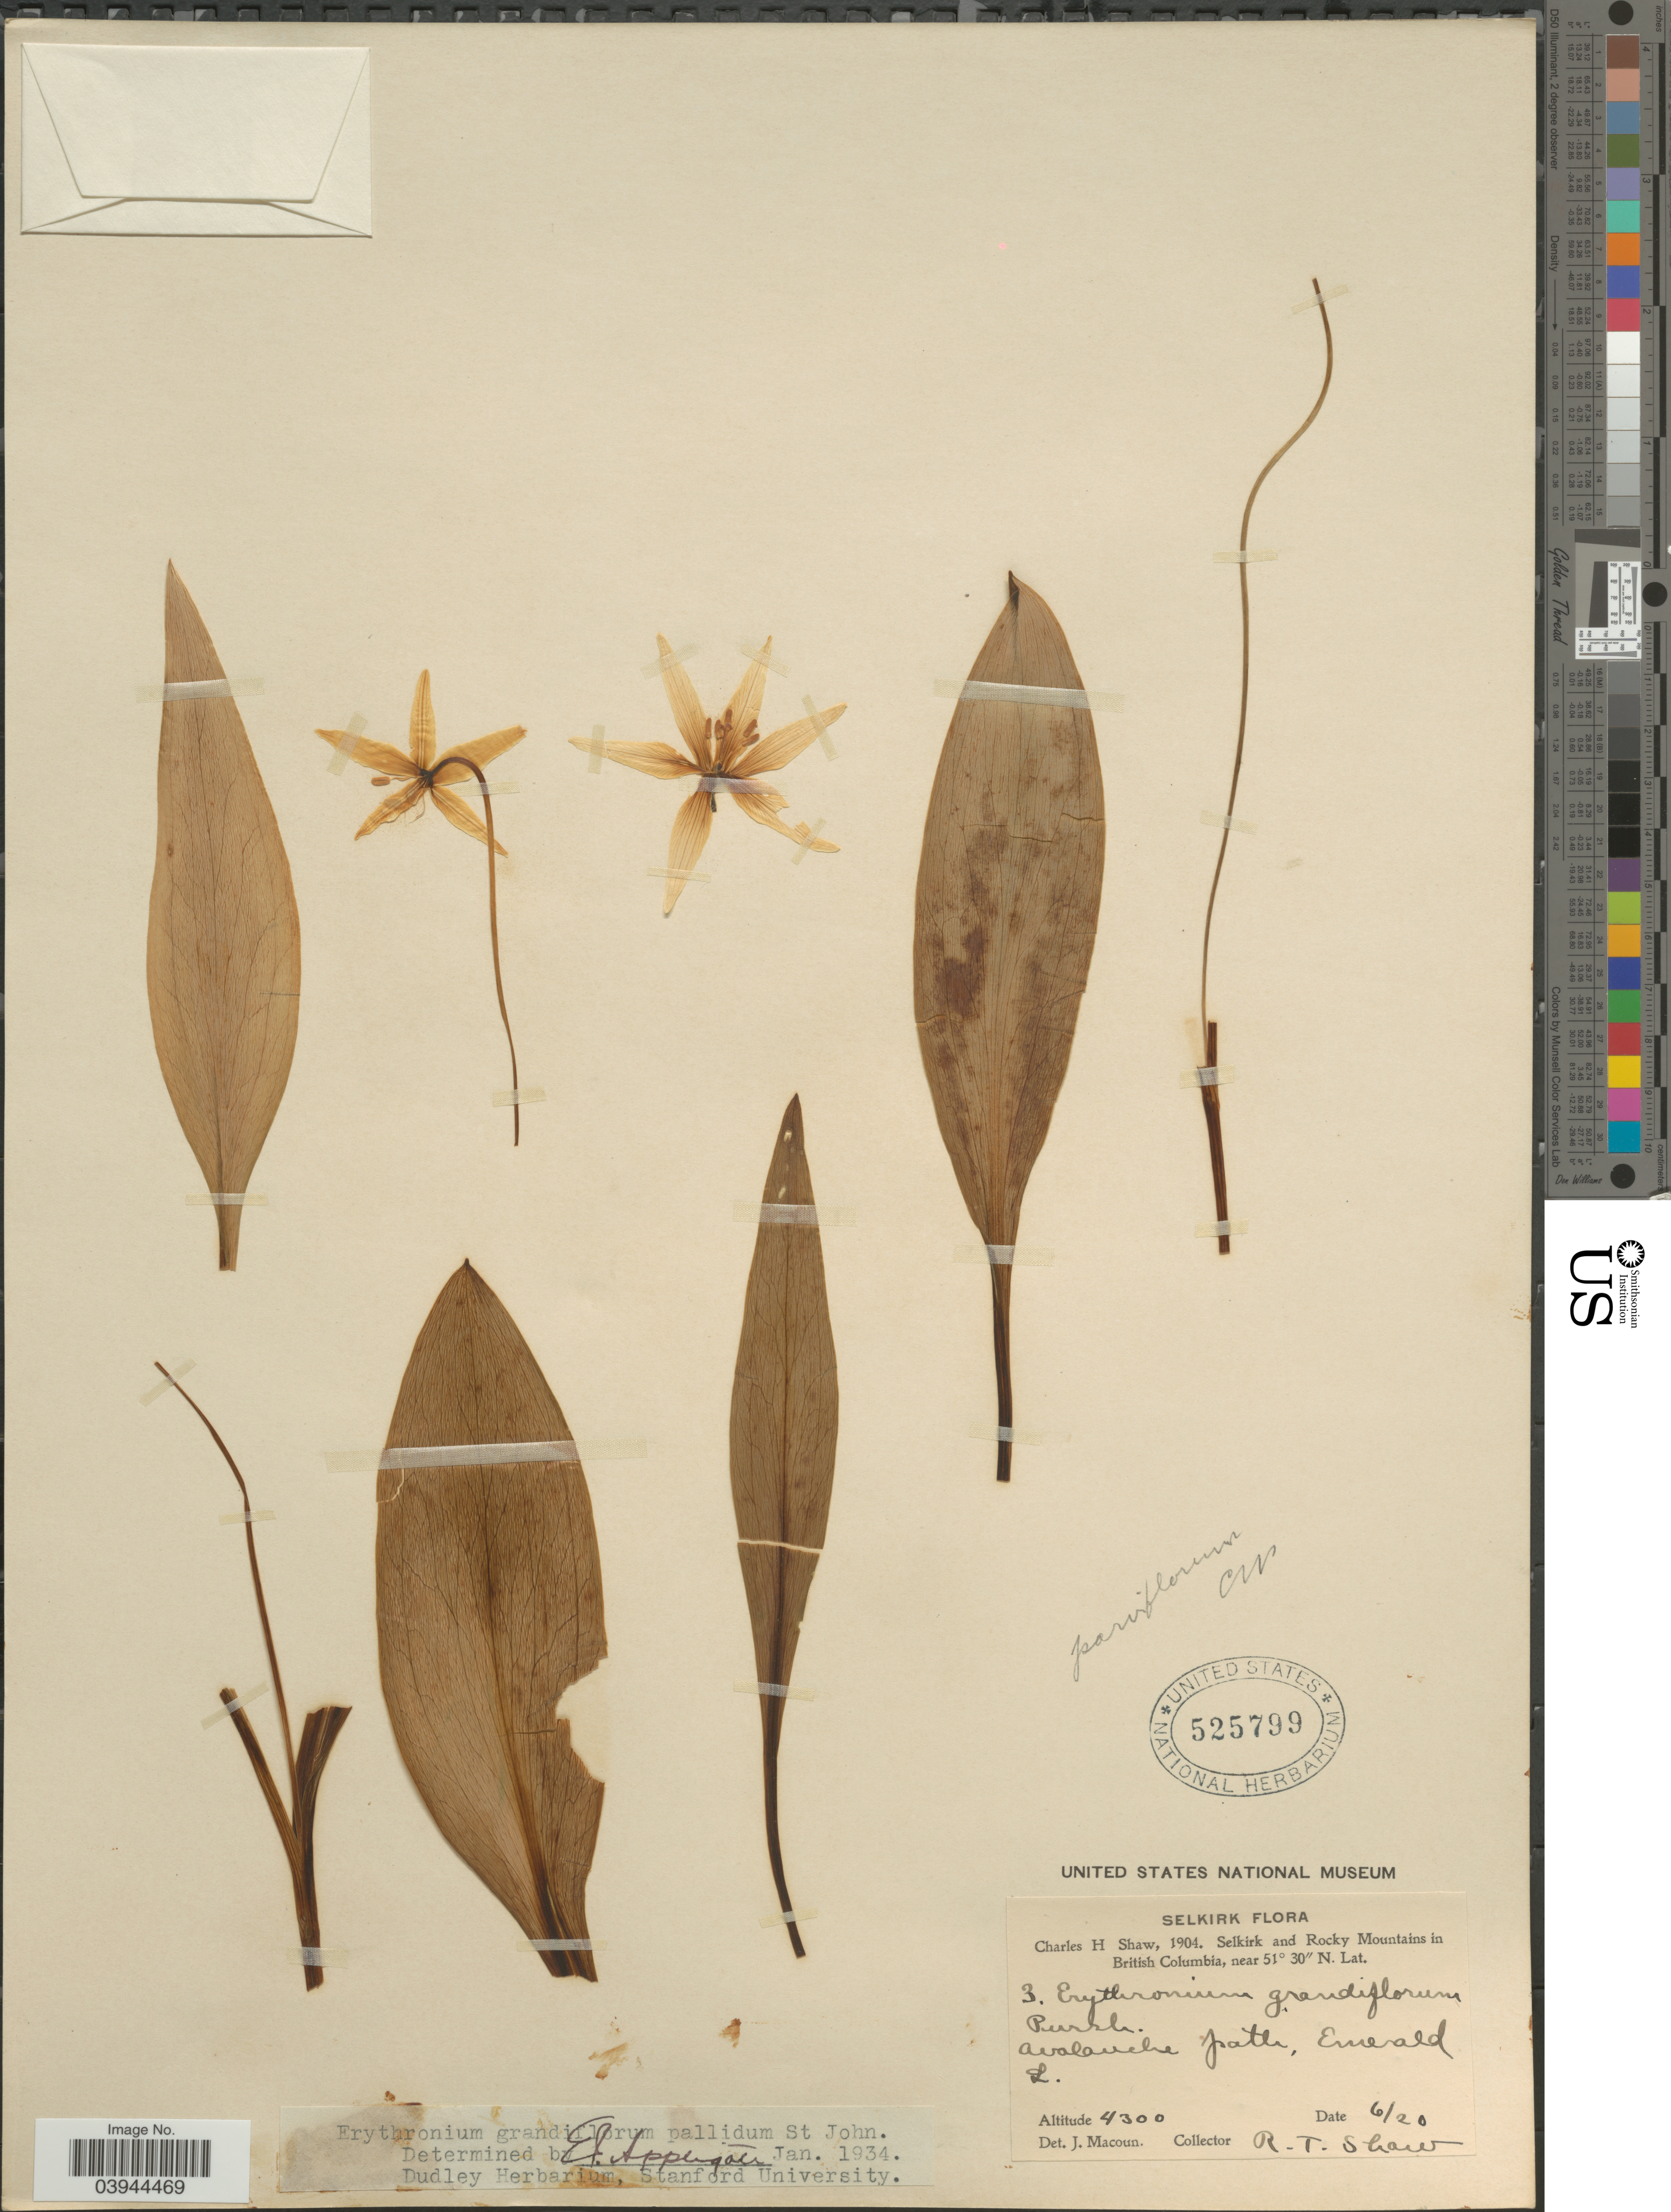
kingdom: Plantae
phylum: Tracheophyta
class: Liliopsida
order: Liliales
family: Liliaceae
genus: Erythronium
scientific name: Erythronium grandiflorum var. pallidum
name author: H. St. John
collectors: R. T. Shaw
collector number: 3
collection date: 1904-06-20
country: Canada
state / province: British Columbia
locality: Selkirk. Selkirk and Rocky Mountains.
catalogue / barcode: US 525799